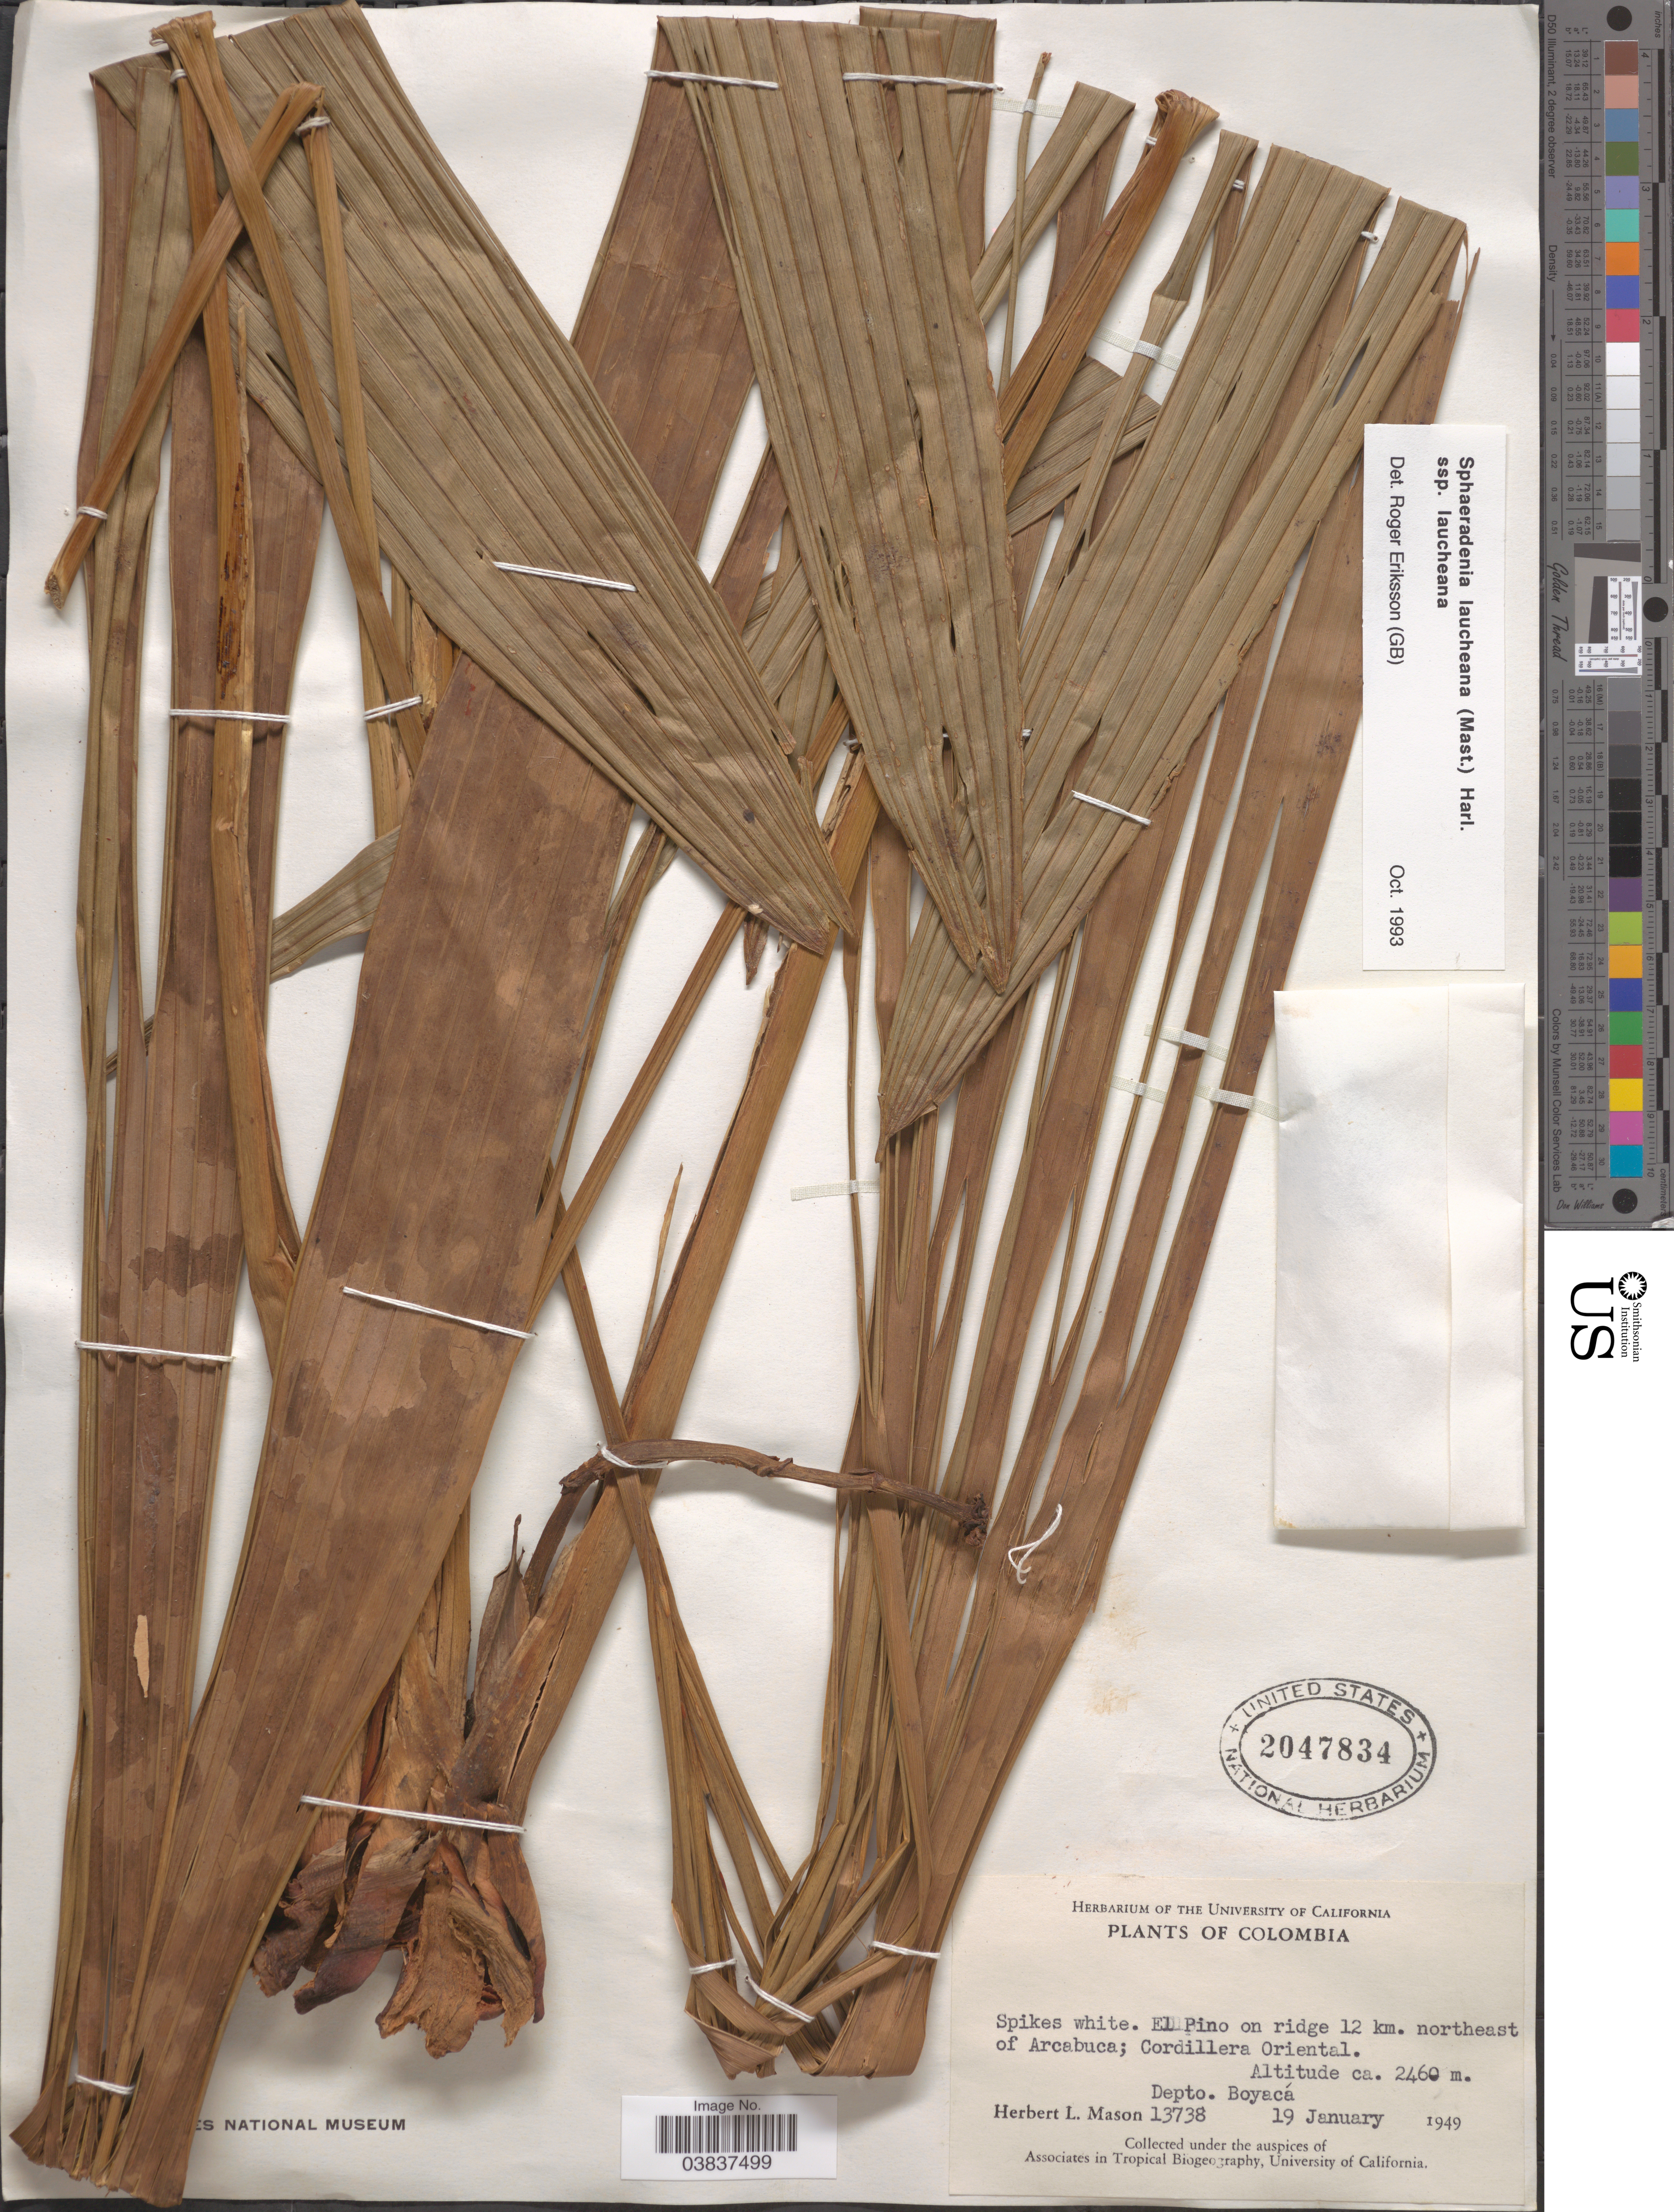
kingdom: Plantae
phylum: Tracheophyta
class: Liliopsida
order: Pandanales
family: Cyclanthaceae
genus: Sphaeradenia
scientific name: Sphaeradenia laucheana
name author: (Mast.) Harling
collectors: H. L. Mason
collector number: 13738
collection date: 1949-01-19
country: Colombia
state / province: Boyacá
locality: El Pino on ridge 12 km. northeast of Arcabuca; Cordillera Oriental. Depto. Boyacá.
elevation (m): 2460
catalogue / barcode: US 2047834